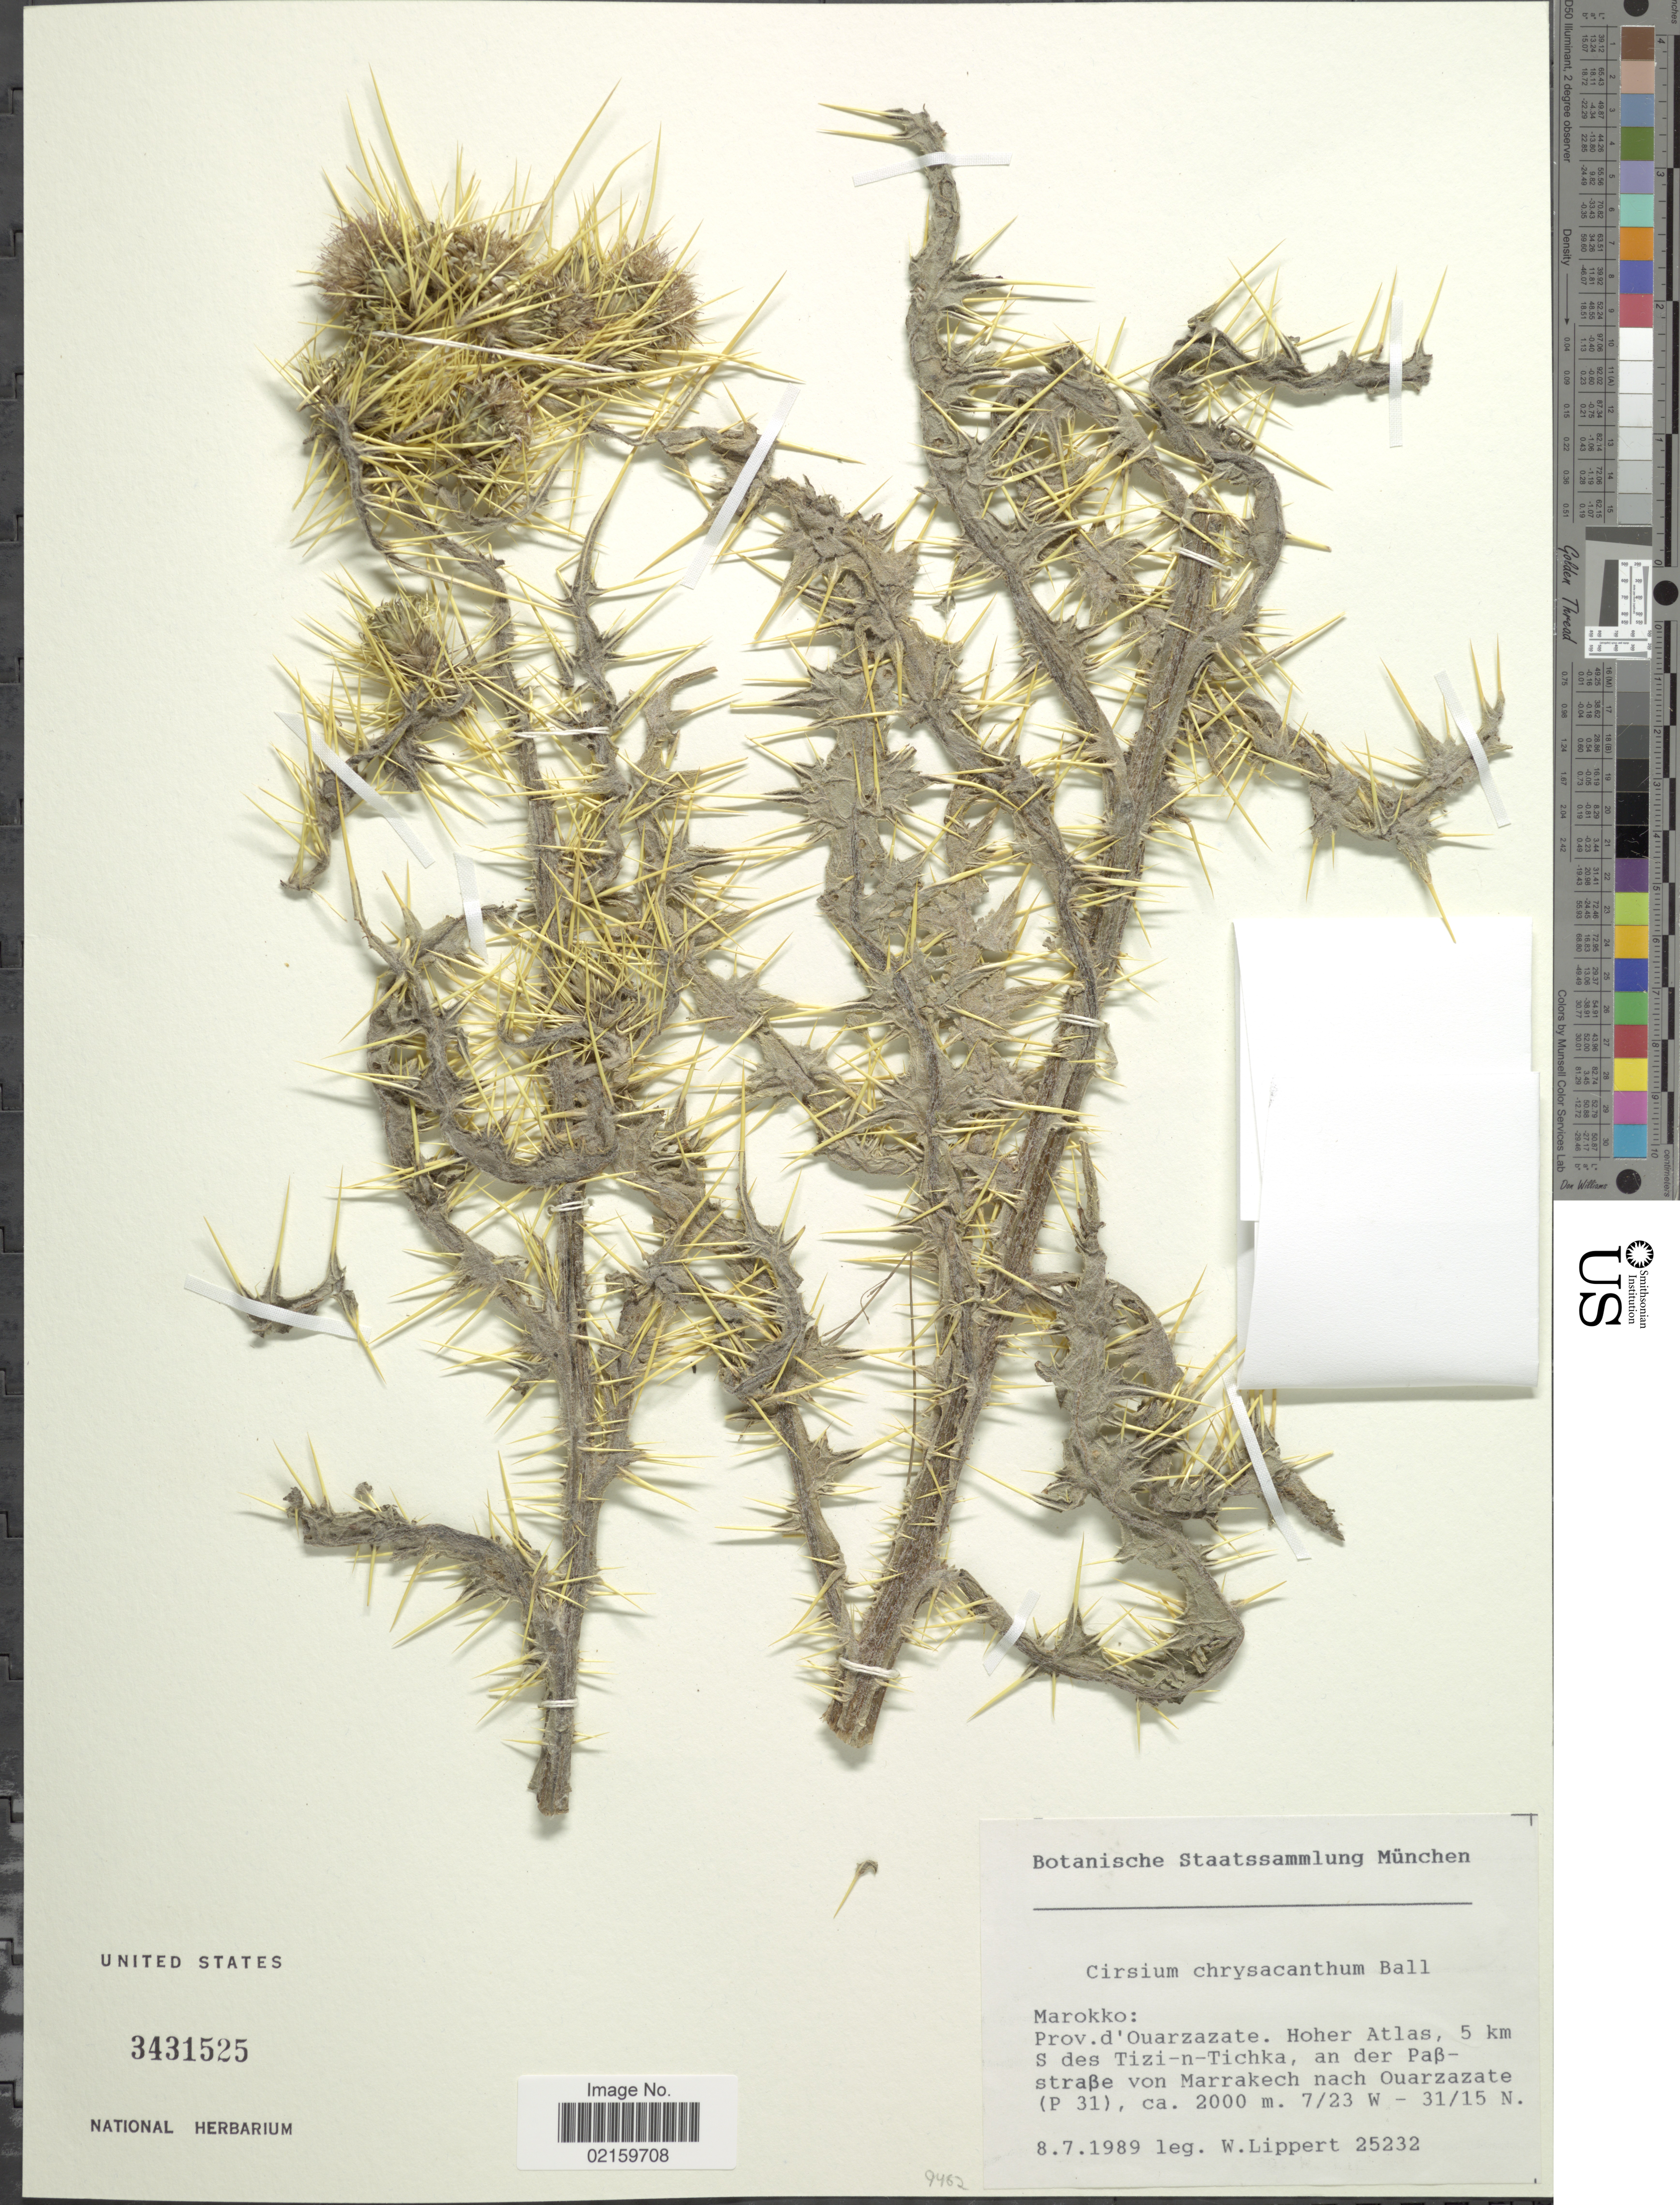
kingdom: Plantae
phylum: Tracheophyta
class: Magnoliopsida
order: Asterales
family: Asteraceae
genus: Cirsium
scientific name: Cirsium chrysacanthum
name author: (Ball) Jahand.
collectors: W. Lippert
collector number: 25232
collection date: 1989-07-08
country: Morocco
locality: Prov. d'Ouarzazate. Hoher Atlas, 5 km S des Tizi-n-Tichka, an der Paßstraße von Marackech nach Ouzazate (P 31)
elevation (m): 2000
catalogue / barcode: US 3431525